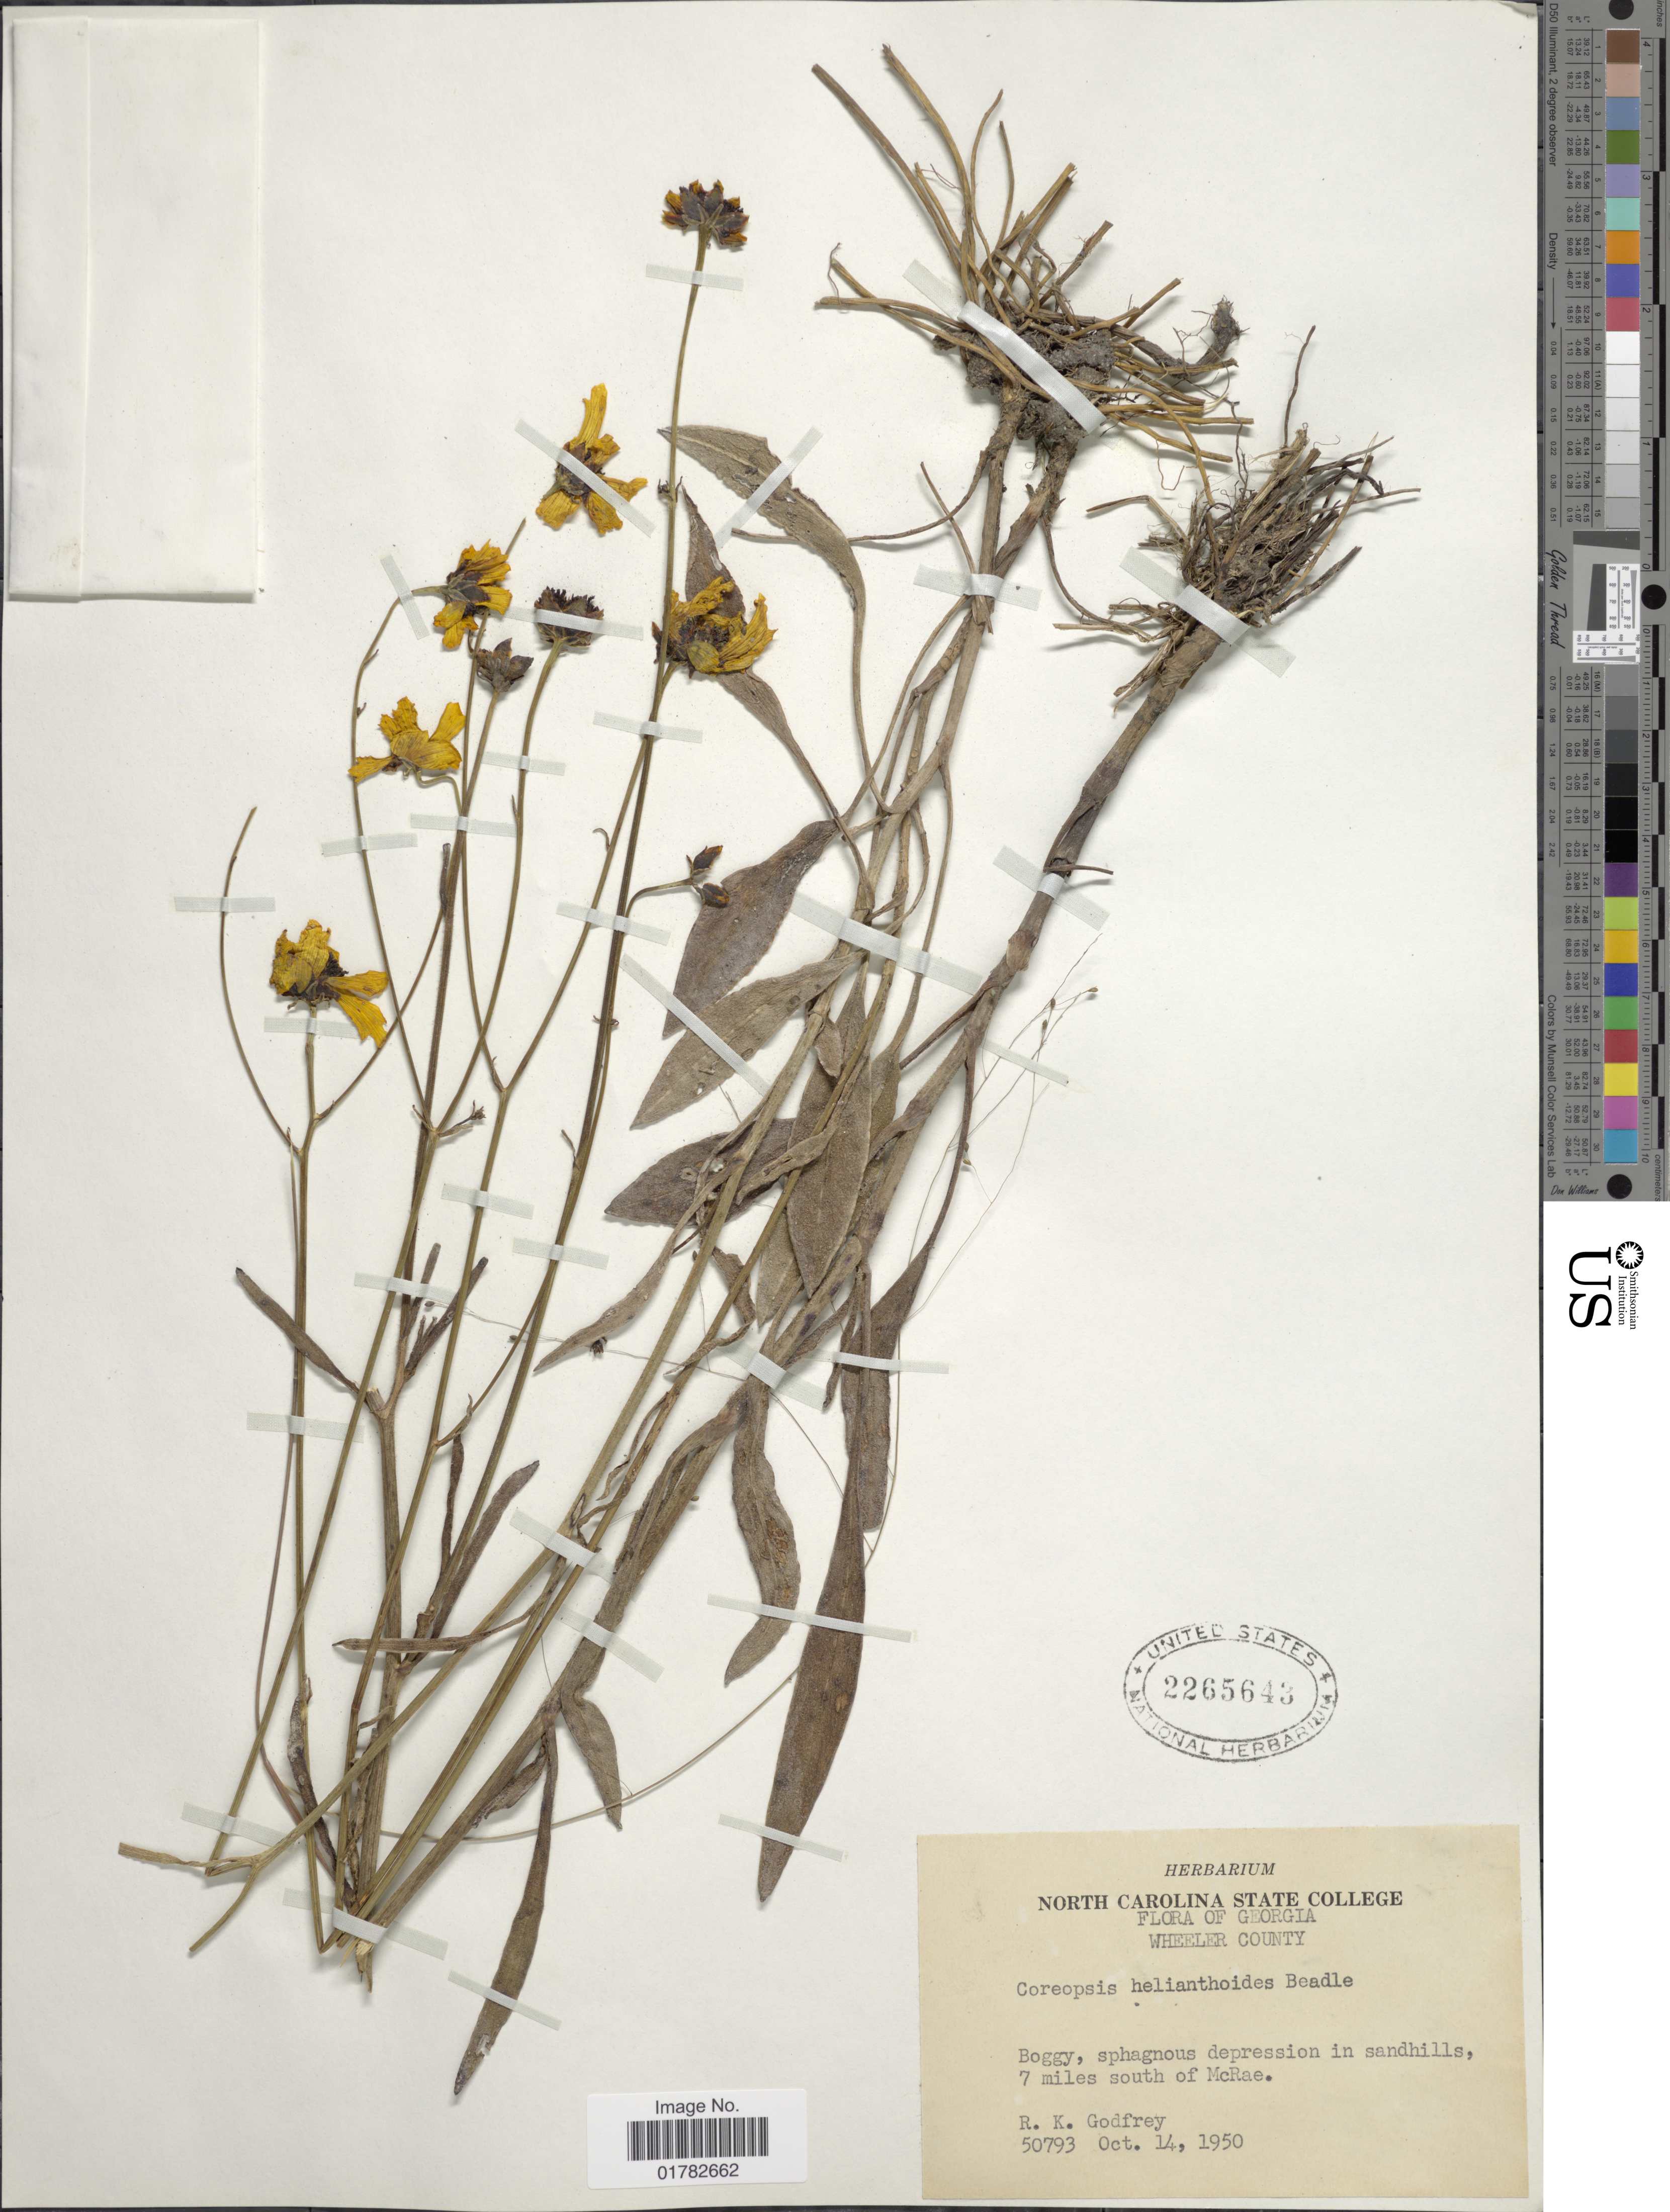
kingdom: Plantae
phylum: Tracheophyta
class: Magnoliopsida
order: Asterales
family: Asteraceae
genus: Coreopsis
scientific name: Coreopsis helianthoides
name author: Beadle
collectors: R. K. Godfrey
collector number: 50793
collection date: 1950-10-14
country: United States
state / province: Georgia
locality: Wheeler County, in sandhills, 7 miles south of McRae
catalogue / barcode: US 2265643